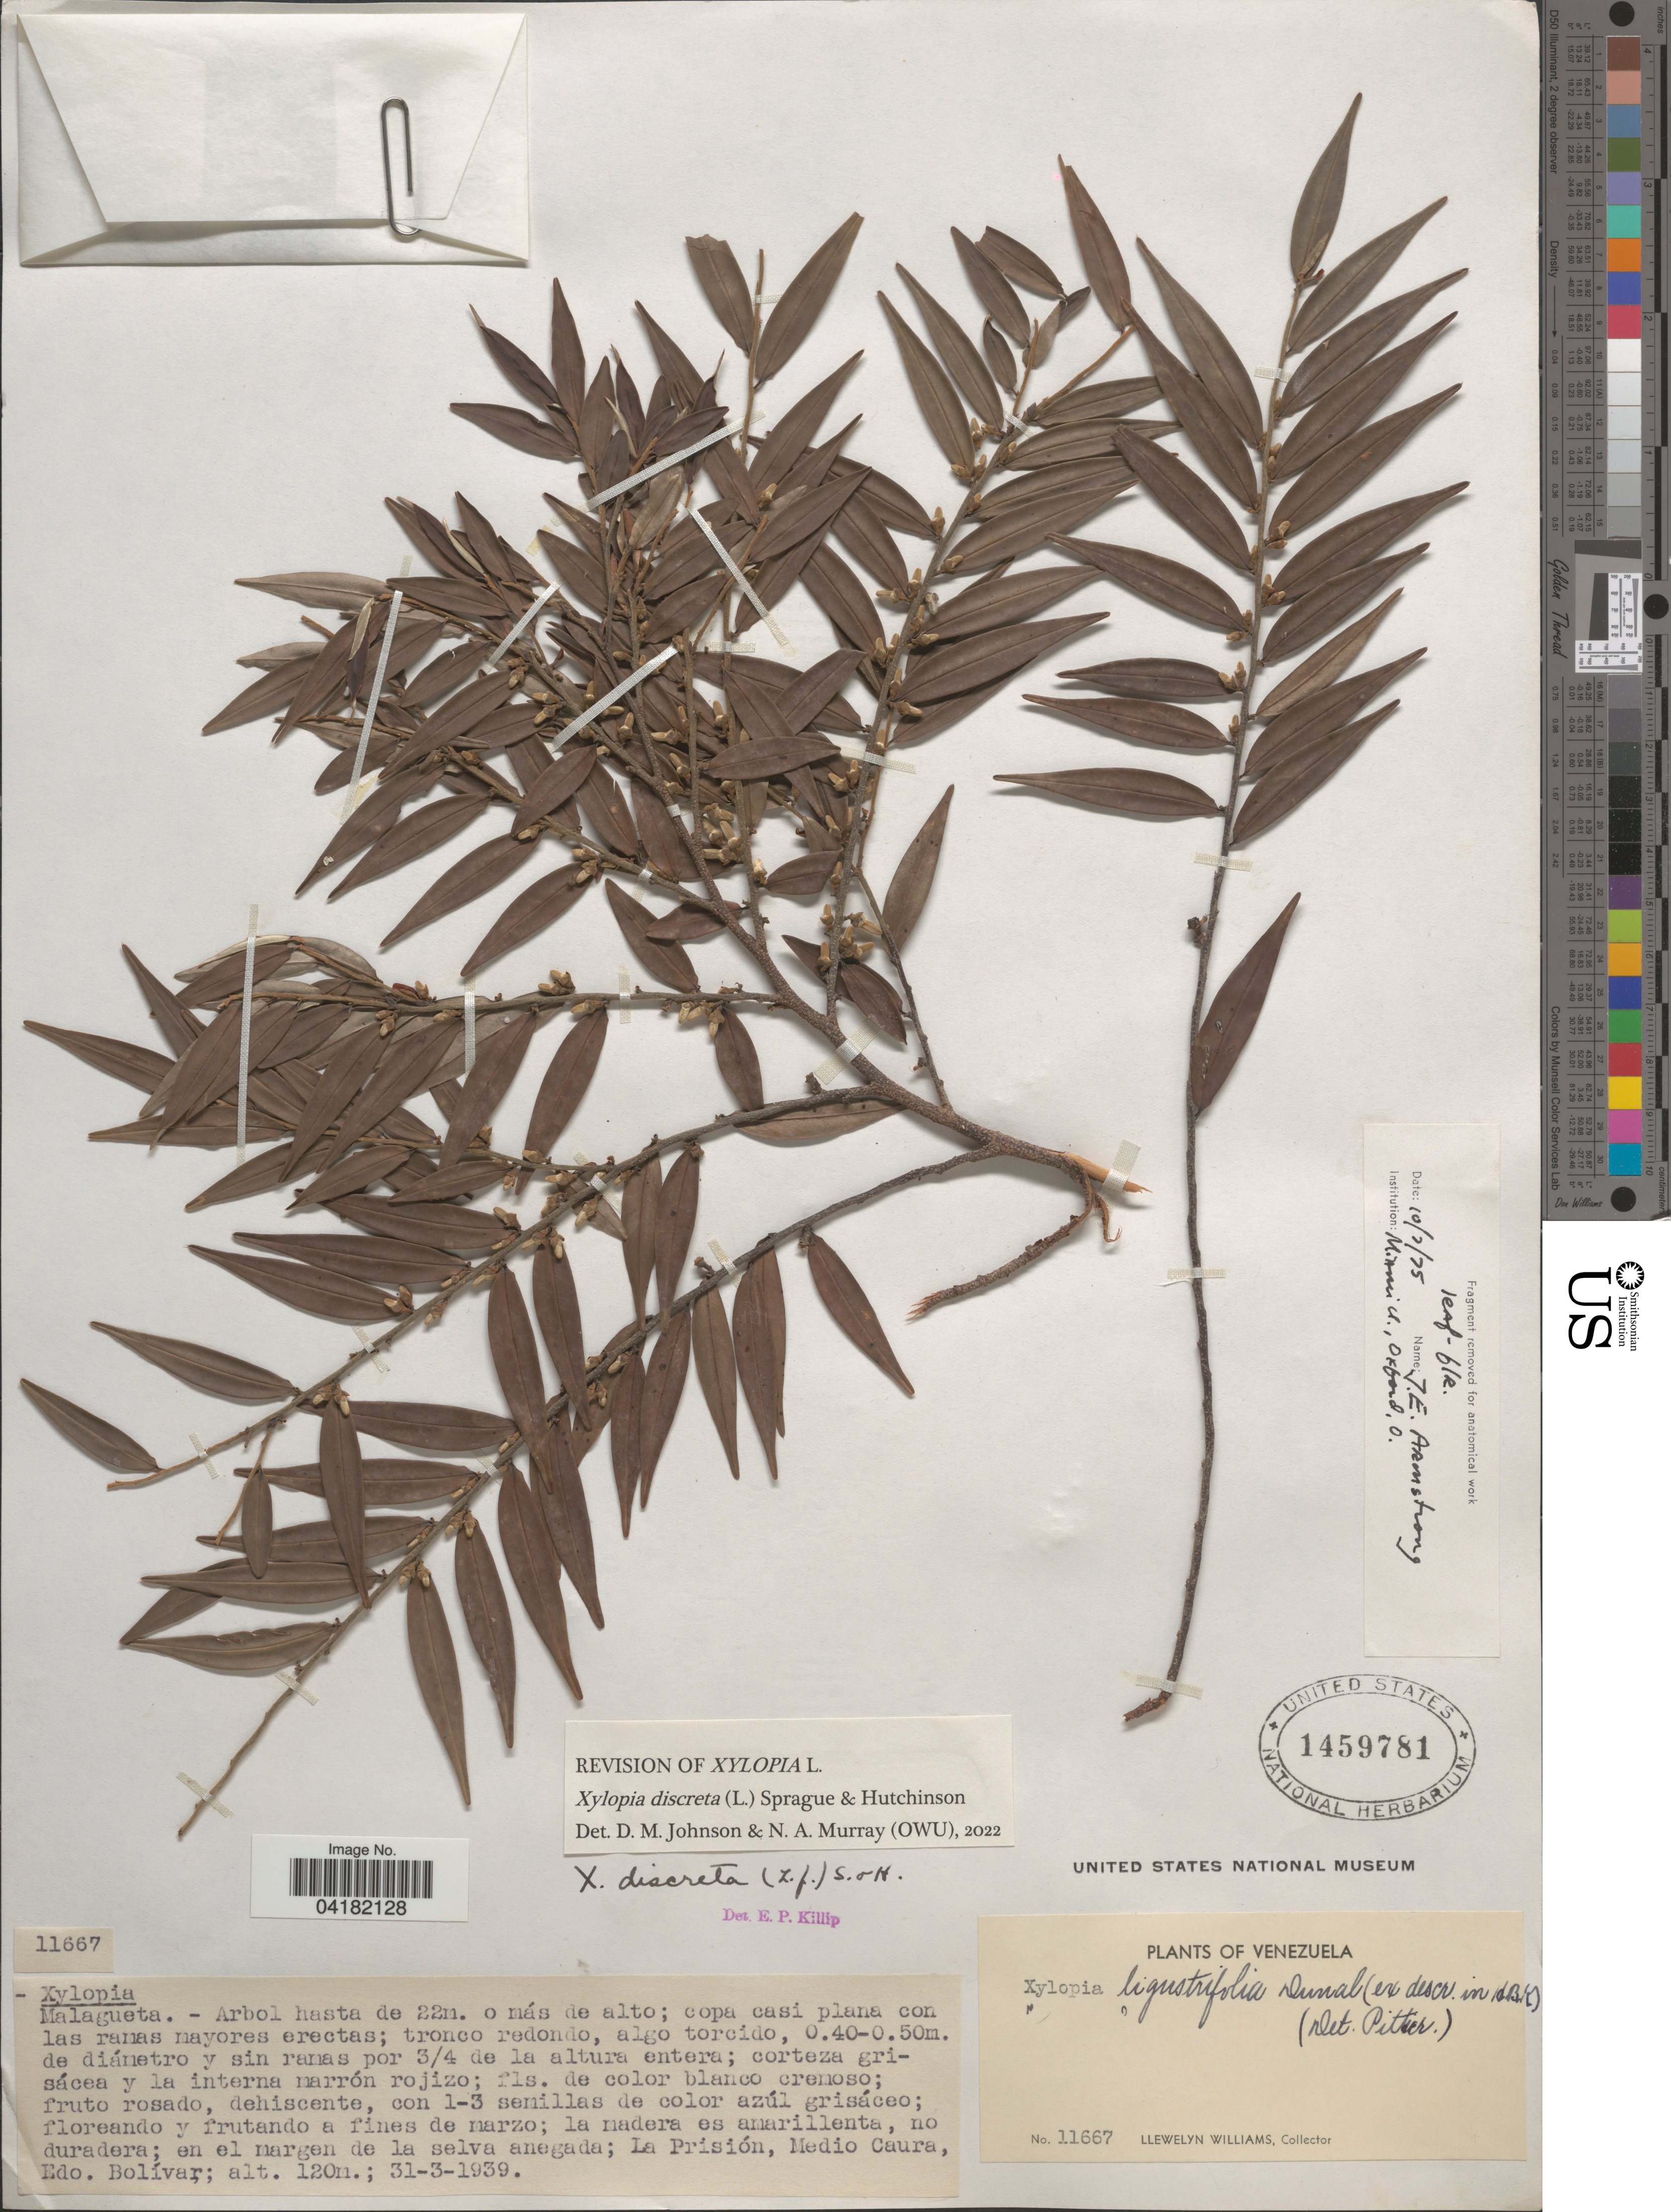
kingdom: Plantae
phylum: Tracheophyta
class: Magnoliopsida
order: Magnoliales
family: Annonaceae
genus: Xylopia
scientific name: Xylopia discreta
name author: (L. f.) Sprague & Hutch.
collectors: Ll. Williams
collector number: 11667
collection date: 1939-03-31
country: Venezuela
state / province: Bolivar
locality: En el margen de la selva anegada; La Prisión, Medio Caura.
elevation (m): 120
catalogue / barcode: US 1459781